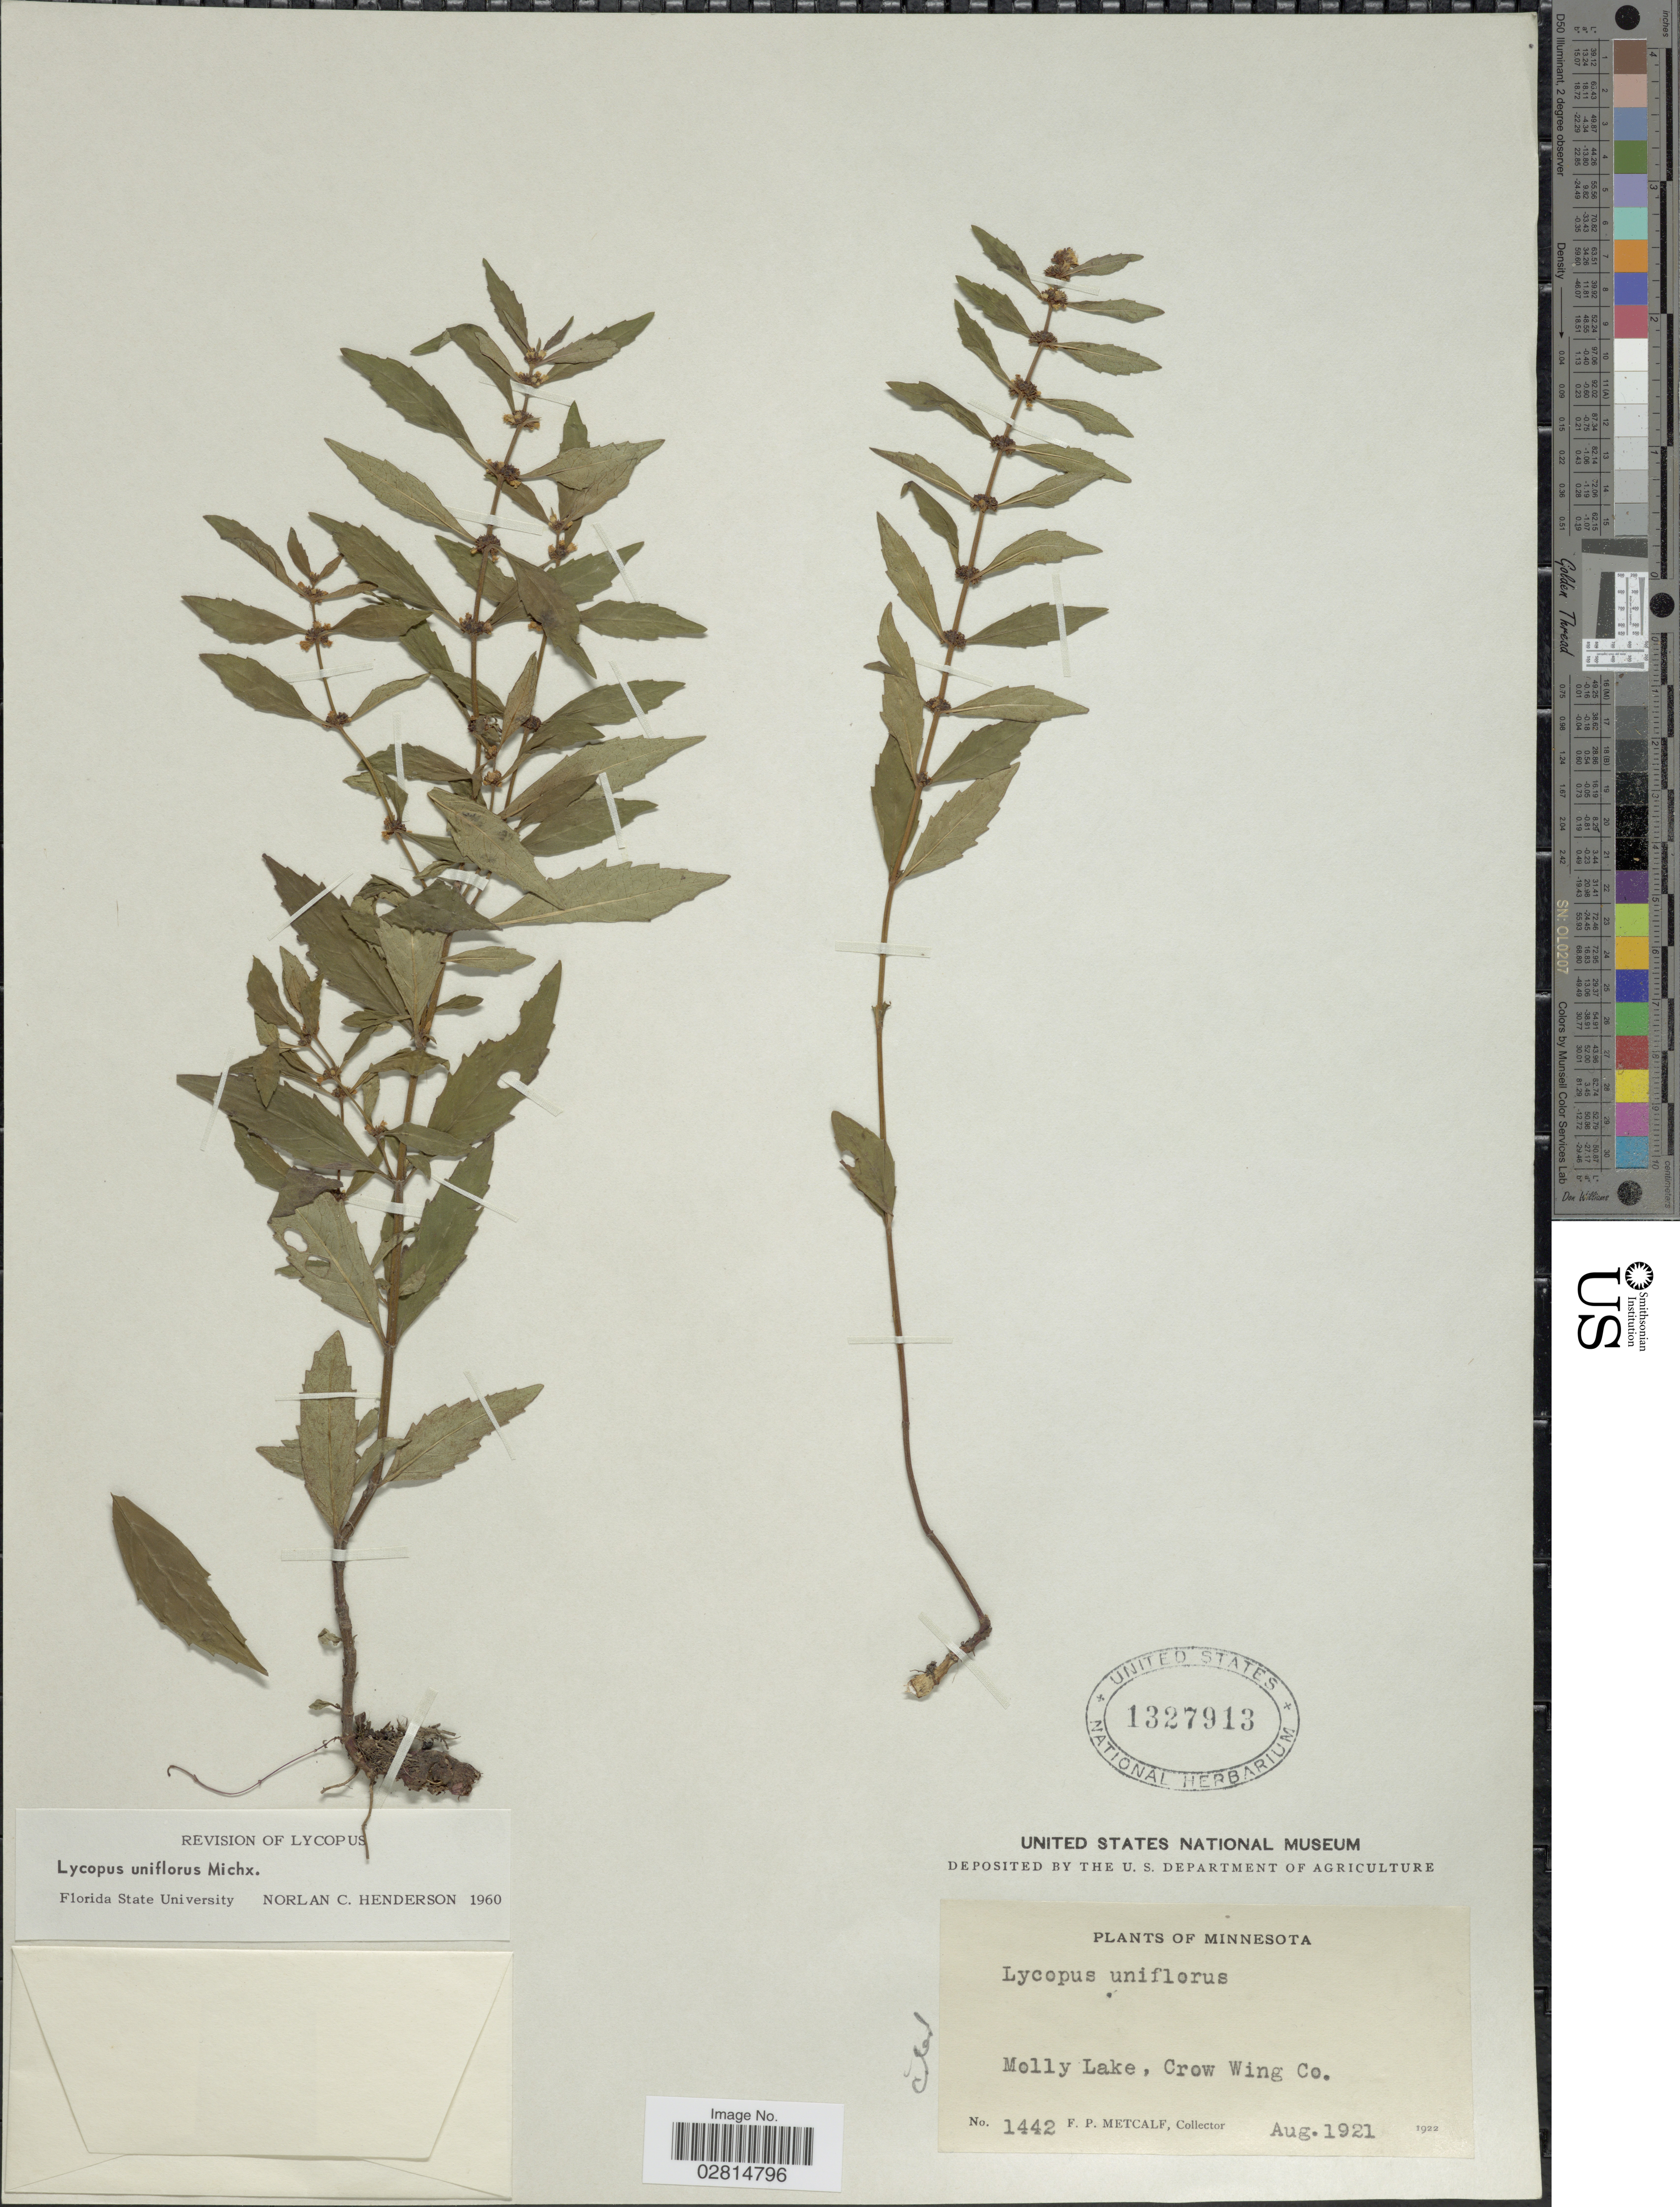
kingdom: Plantae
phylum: Tracheophyta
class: Magnoliopsida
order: Lamiales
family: Lamiaceae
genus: Lycopus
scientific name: Lycopus uniflorus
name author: Michx.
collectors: F. Metcalf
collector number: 1442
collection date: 1921-08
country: United States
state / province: Minnesota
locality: Molly Lake, Grow Wing Co.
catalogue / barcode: US 1327913